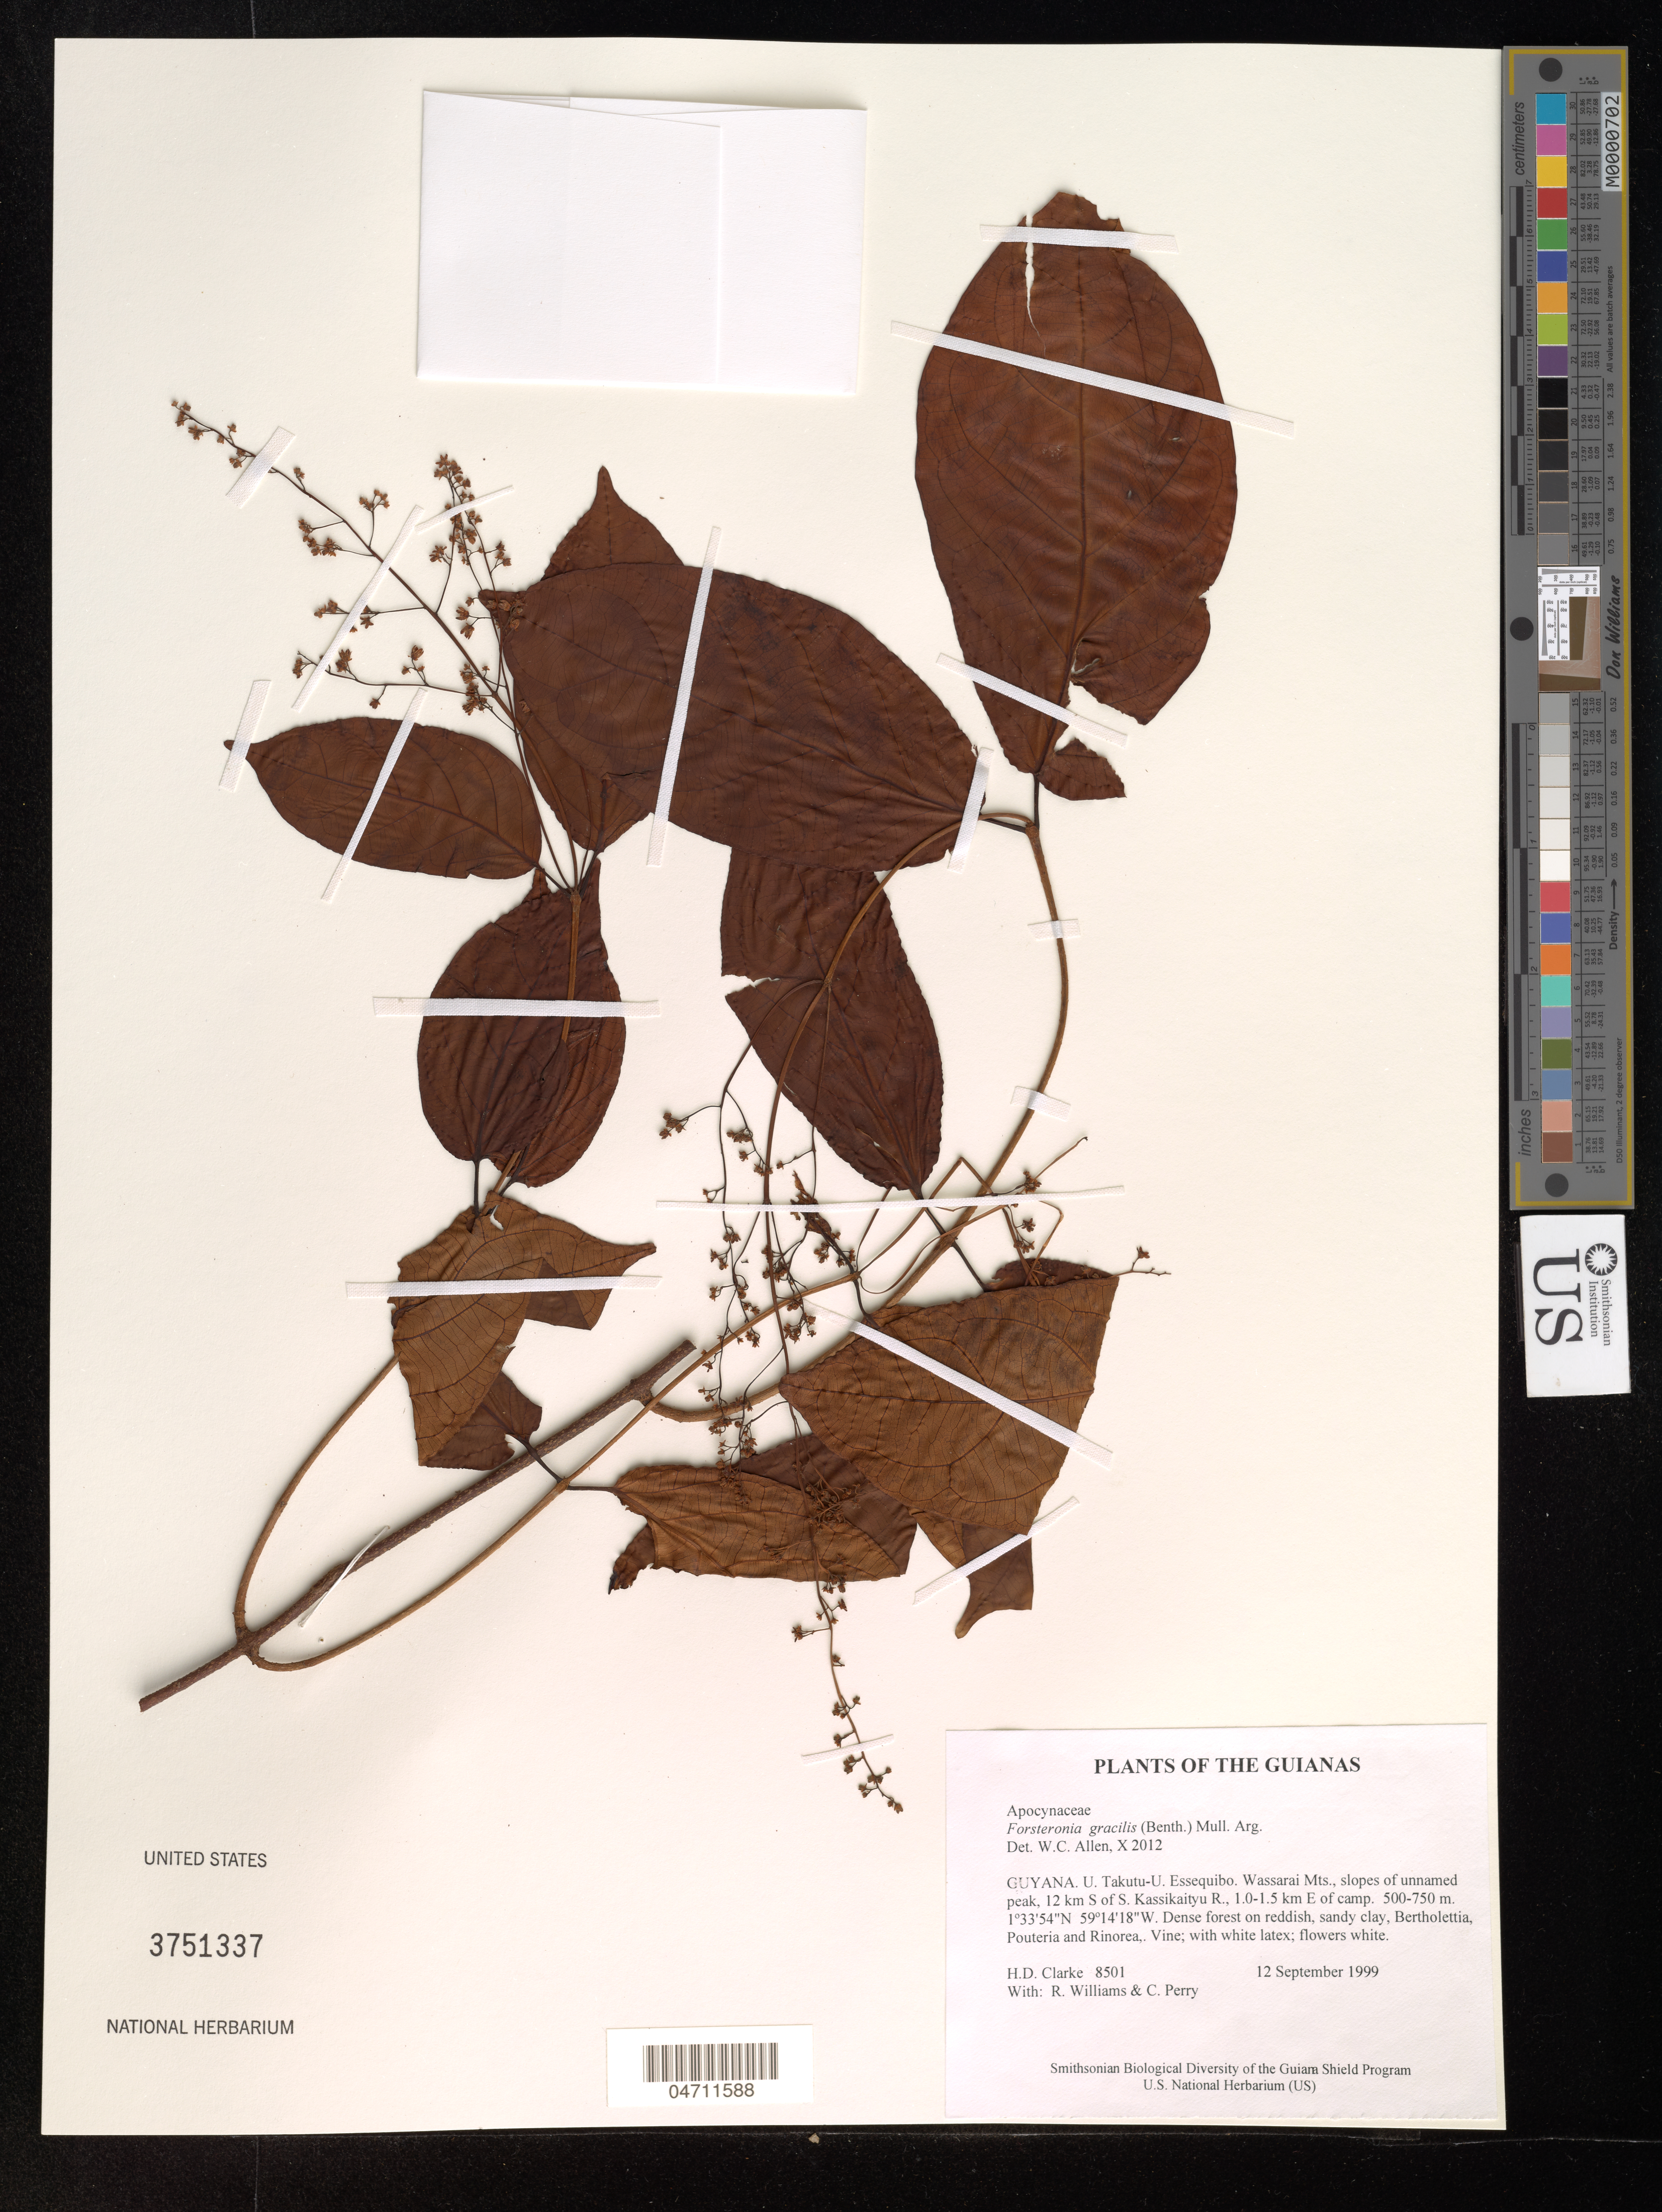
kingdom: Plantae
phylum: Tracheophyta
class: Magnoliopsida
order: Gentianales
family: Apocynaceae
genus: Forsteronia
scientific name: Forsteronia gracilis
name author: (Benth.) Müll. Arg.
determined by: Allen, W. C.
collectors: H. D. Clarke, R. Williams & C. Perry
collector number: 8501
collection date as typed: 12 September 1999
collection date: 1999-09-12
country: Guyana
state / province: U. Takutu-U. Essequibo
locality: Wassarai Mts., slopes of unnamed peak, 12 km S of S. Kassikaityu R., 1.0-1.5 km E of camp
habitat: Dense forest on reddish, sandy clay, Bertholettia, Pouteria and Rinorea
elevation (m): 500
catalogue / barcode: US 3751337